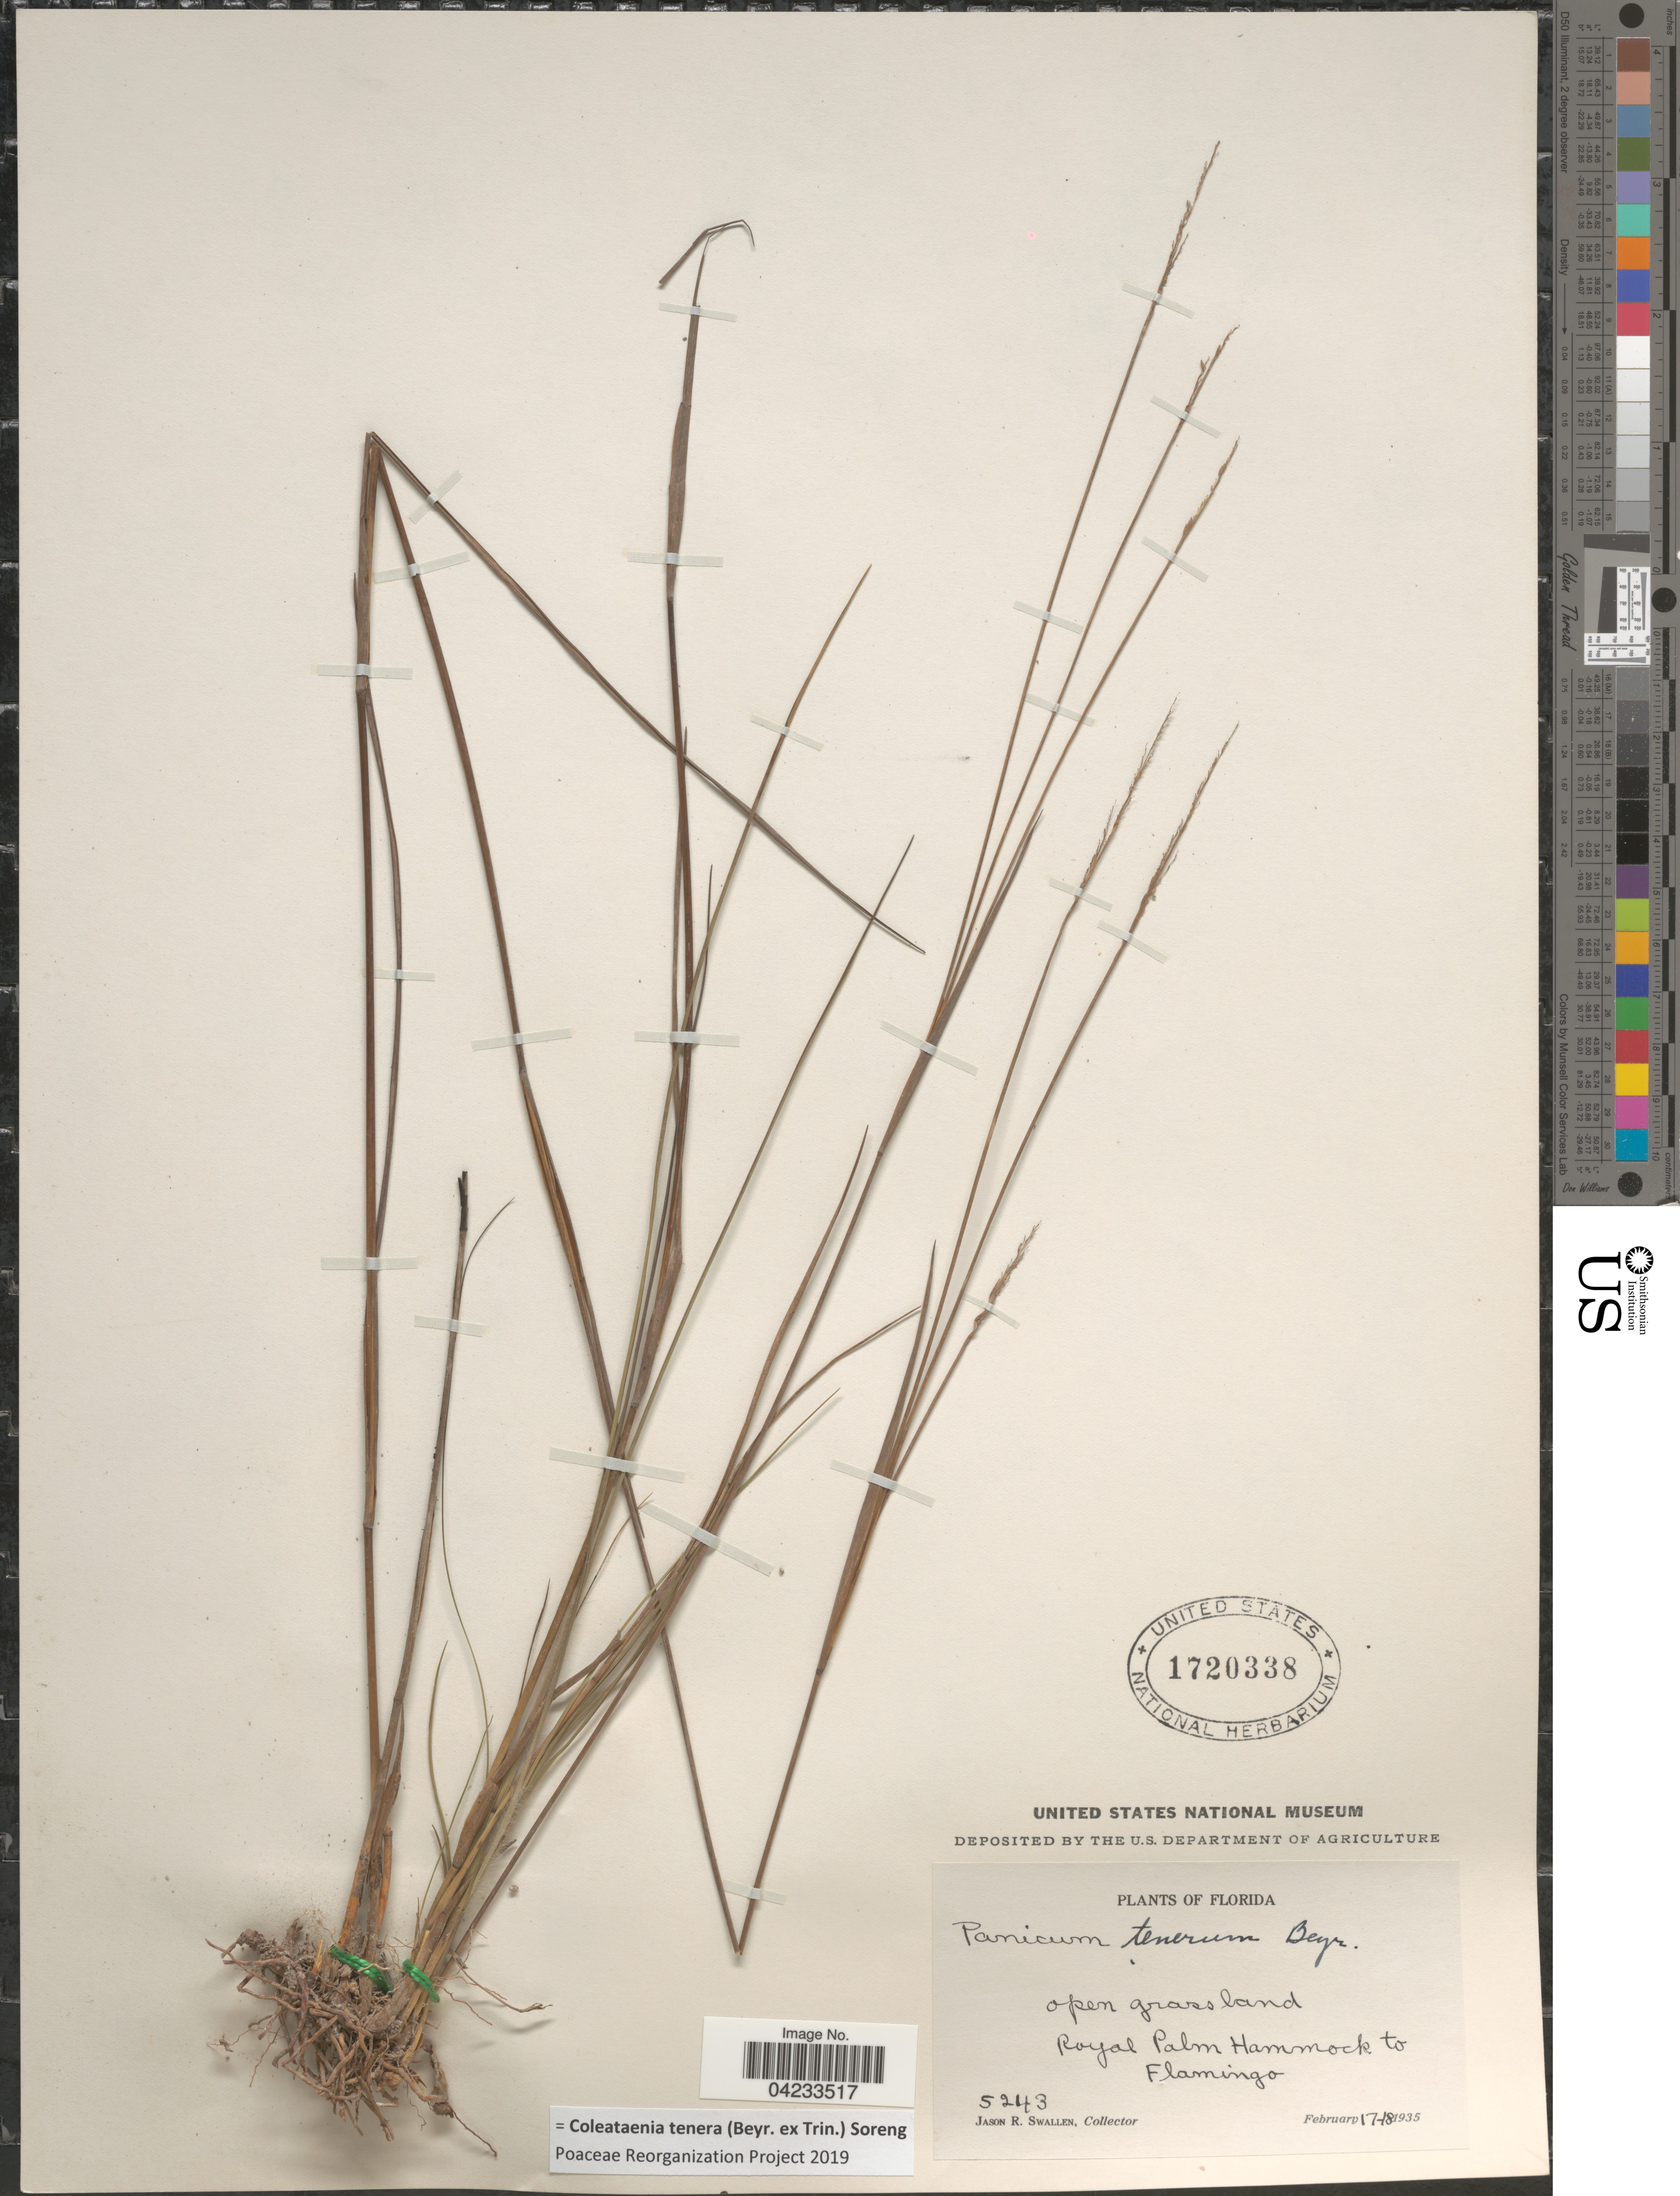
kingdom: Plantae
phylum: Tracheophyta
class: Liliopsida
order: Poales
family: Poaceae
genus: Coleataenia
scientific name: Coleataenia tenera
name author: (Beyr. ex Trin.) Soreng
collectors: J. R. Swallen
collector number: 5243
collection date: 1935-02-17/1935-02-18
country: United States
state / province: Florida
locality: Open grassland. Royal Palm Hammock to Flamingo.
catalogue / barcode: US 1720338